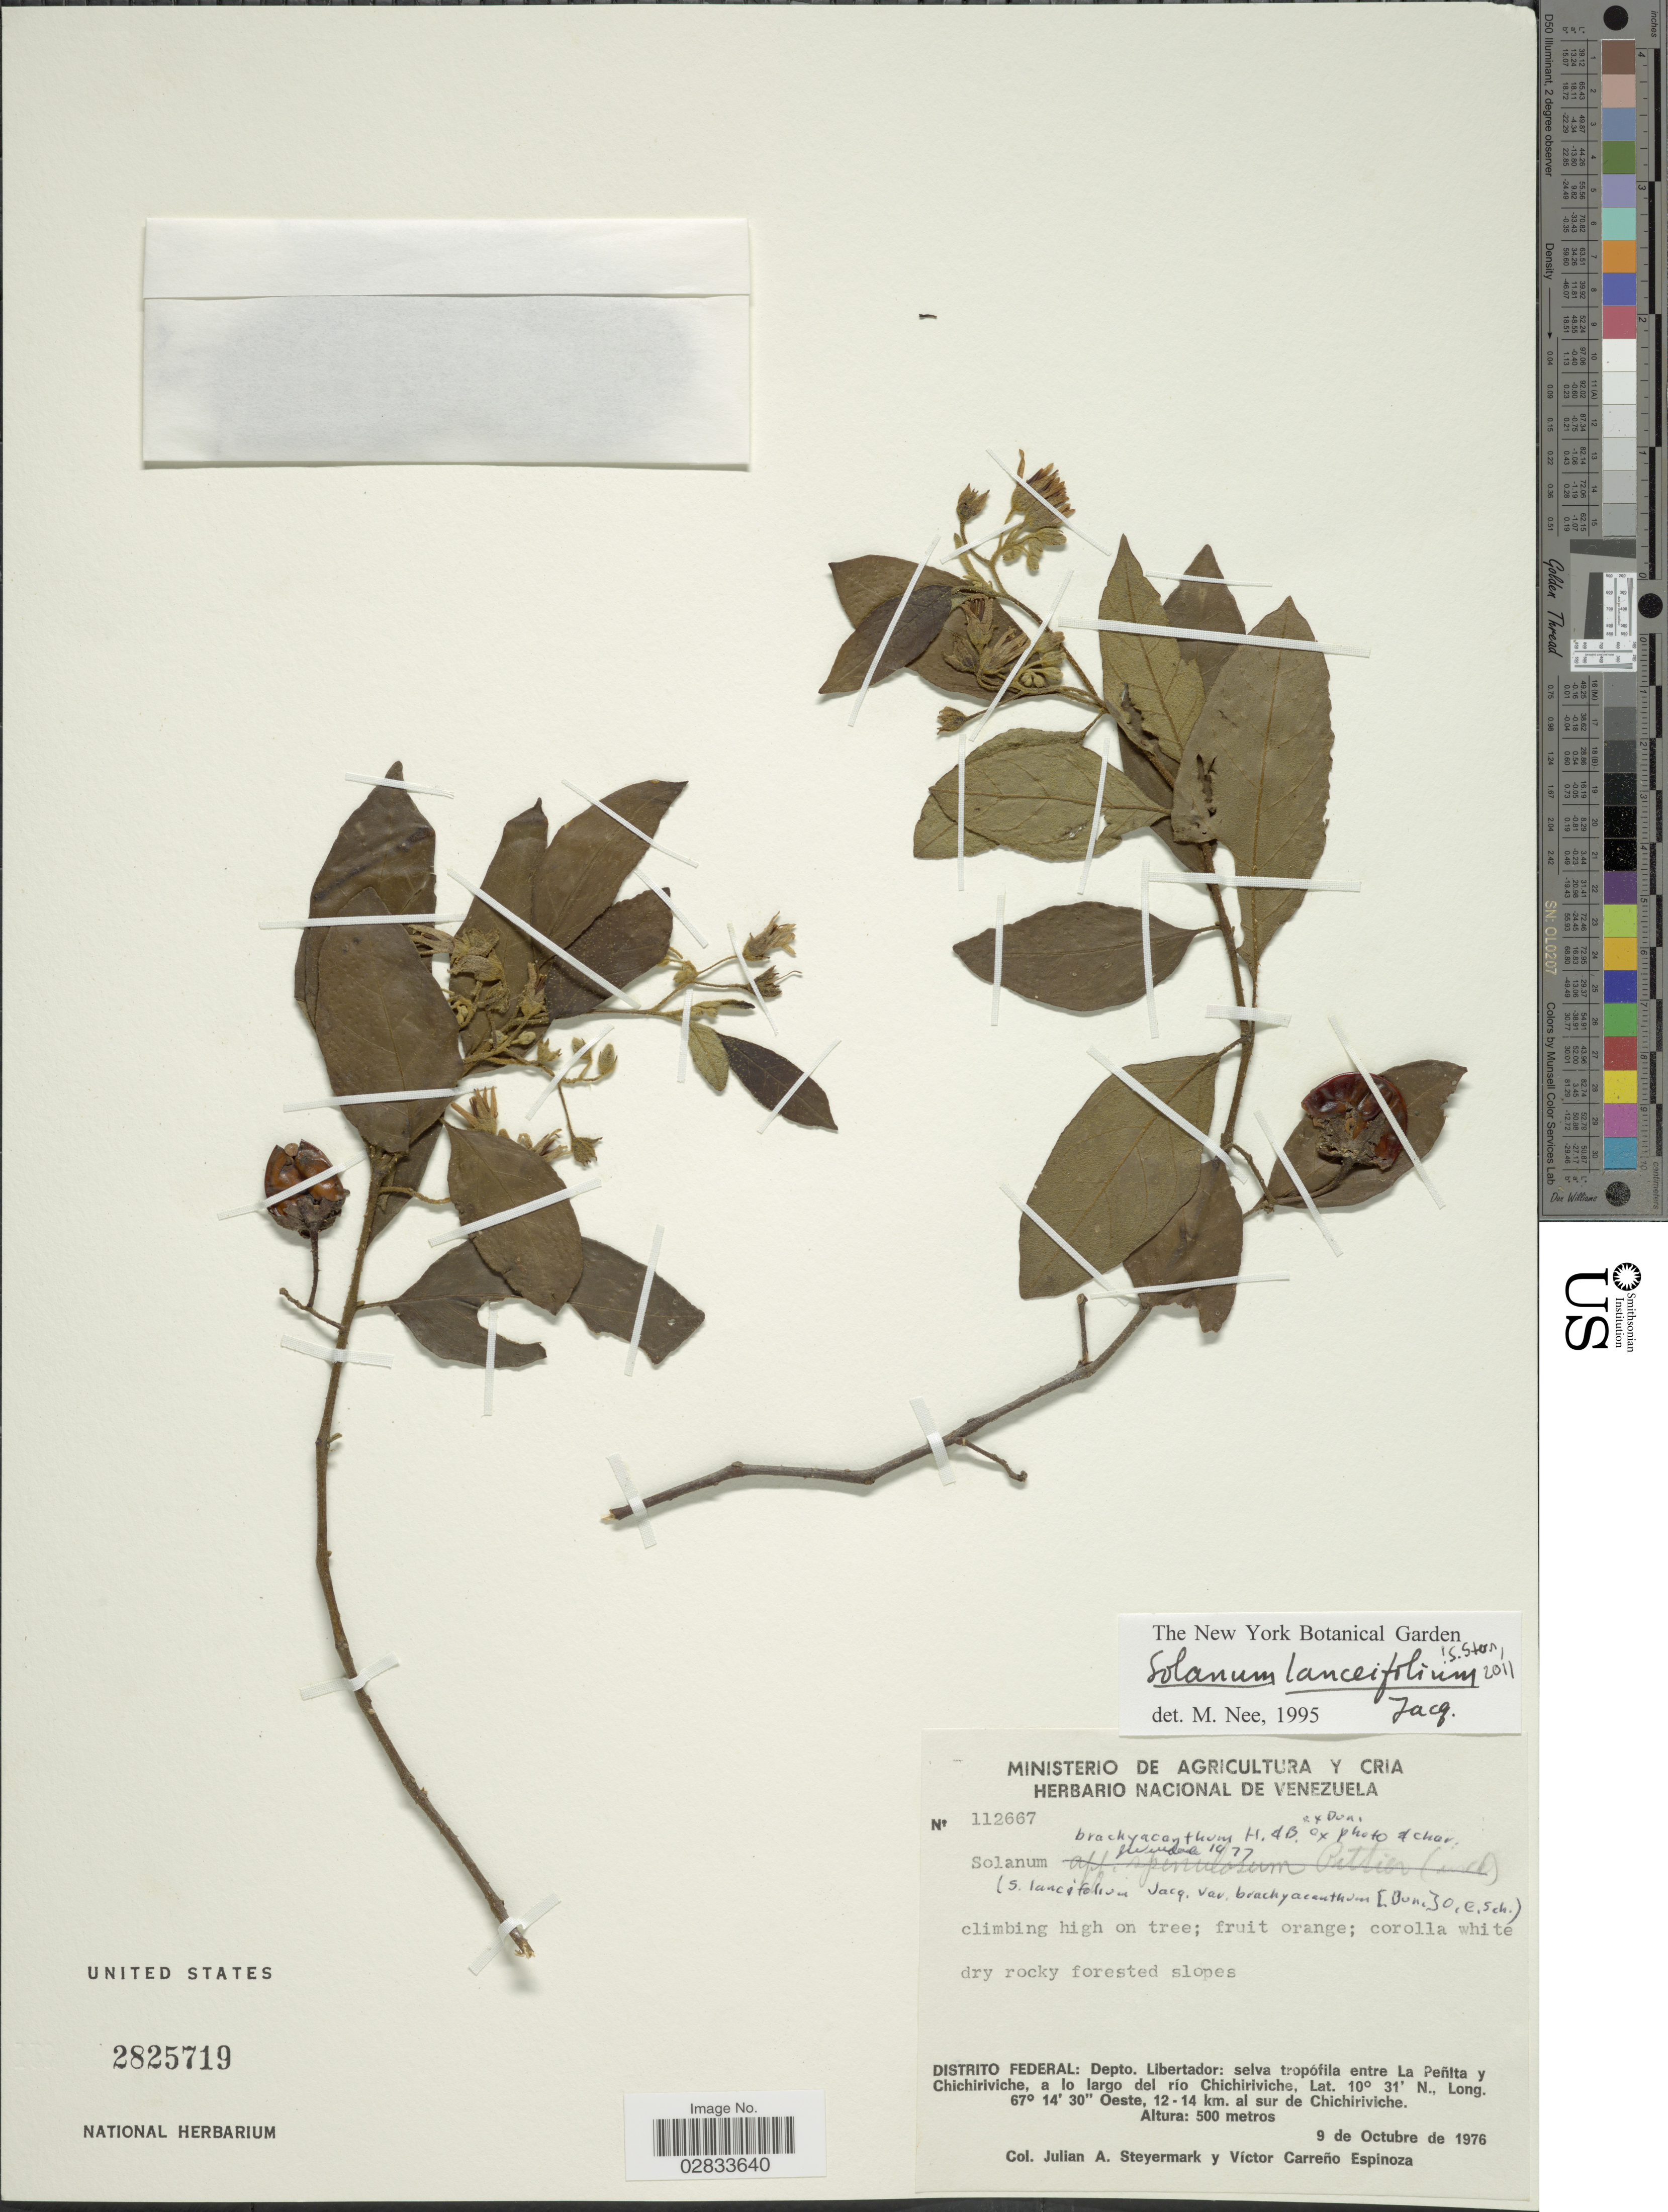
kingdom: Plantae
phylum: Tracheophyta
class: Magnoliopsida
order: Solanales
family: Solanaceae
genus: Solanum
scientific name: Solanum lanceifolium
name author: Jacq.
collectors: J. Steyermark & V. Carreño E.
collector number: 112667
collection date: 1976-10-09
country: Venezuela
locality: Distrito Federal: Depto. Libertador: selva tropófila entre La Peñita y Chichiriviche, a lo largo río Chichiriviche, 12 - 14 km. al sur de Chichiriviche.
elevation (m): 500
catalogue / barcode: US 2825719